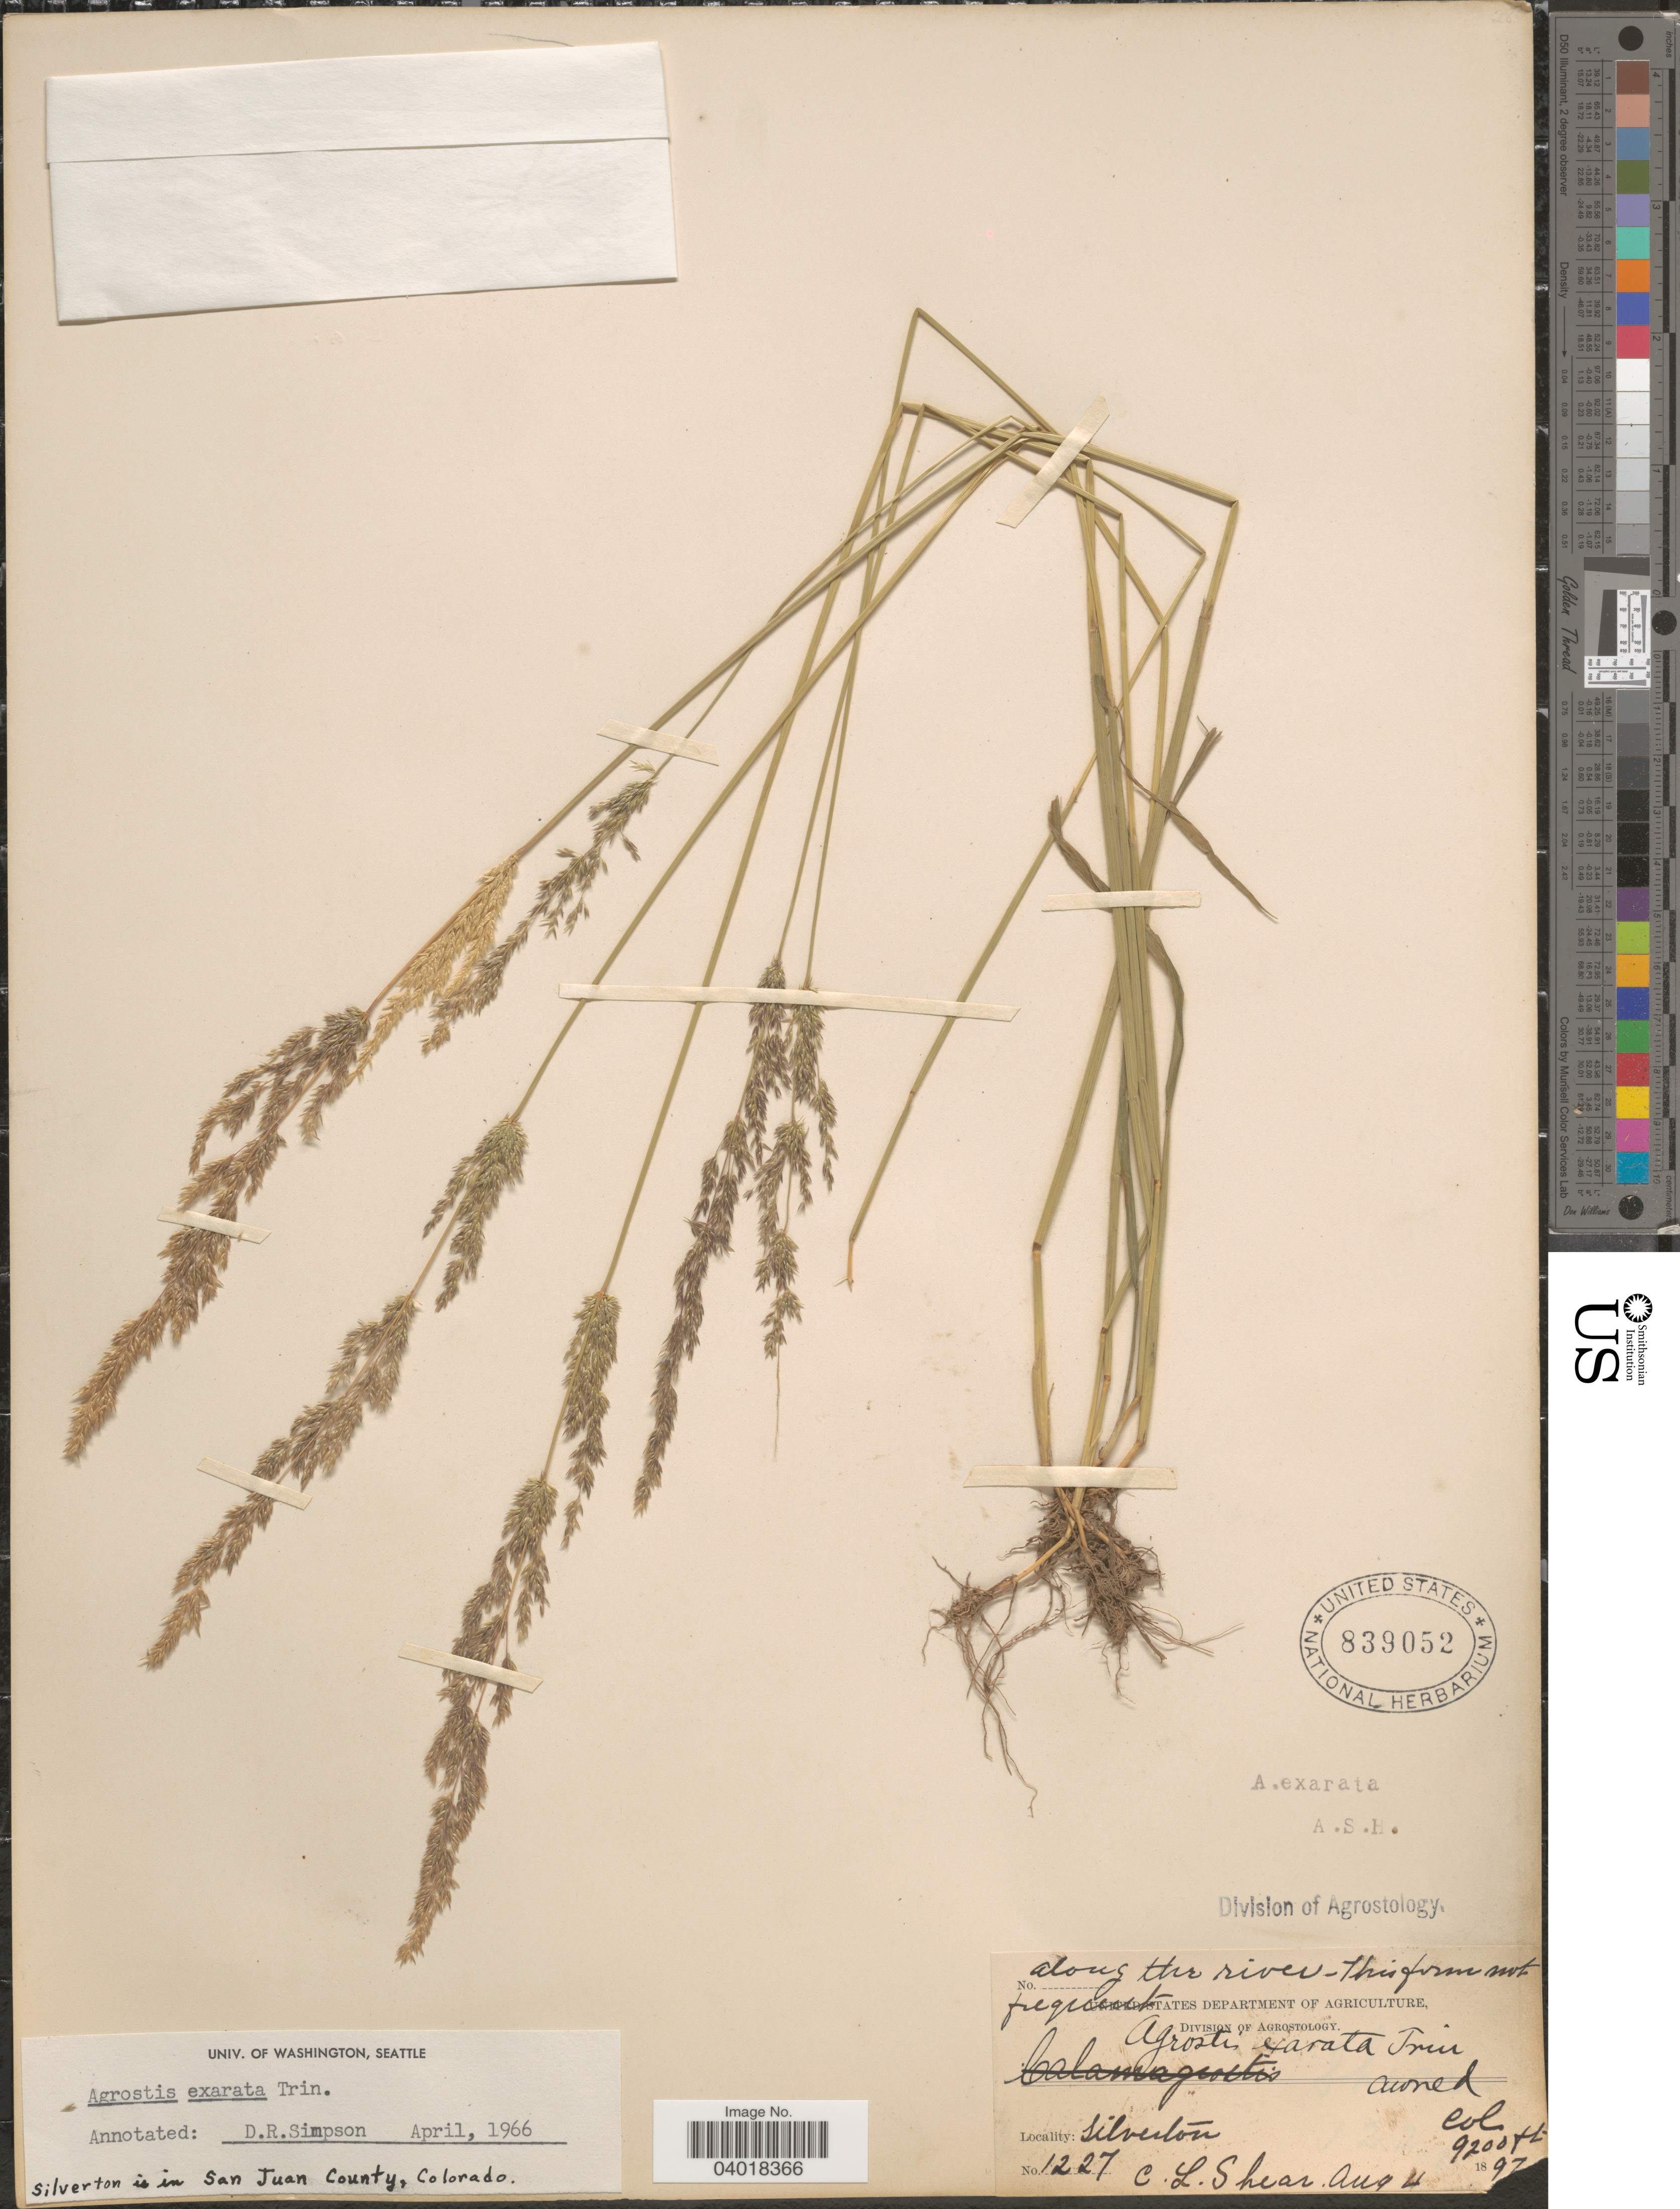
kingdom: Plantae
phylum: Tracheophyta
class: Liliopsida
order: Poales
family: Poaceae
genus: Agrostis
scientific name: Agrostis exarata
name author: Trin.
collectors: C. L. Shear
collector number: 1227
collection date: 1897-08-04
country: United States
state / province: Colorado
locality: Silverton.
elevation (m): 2804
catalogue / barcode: US 839052